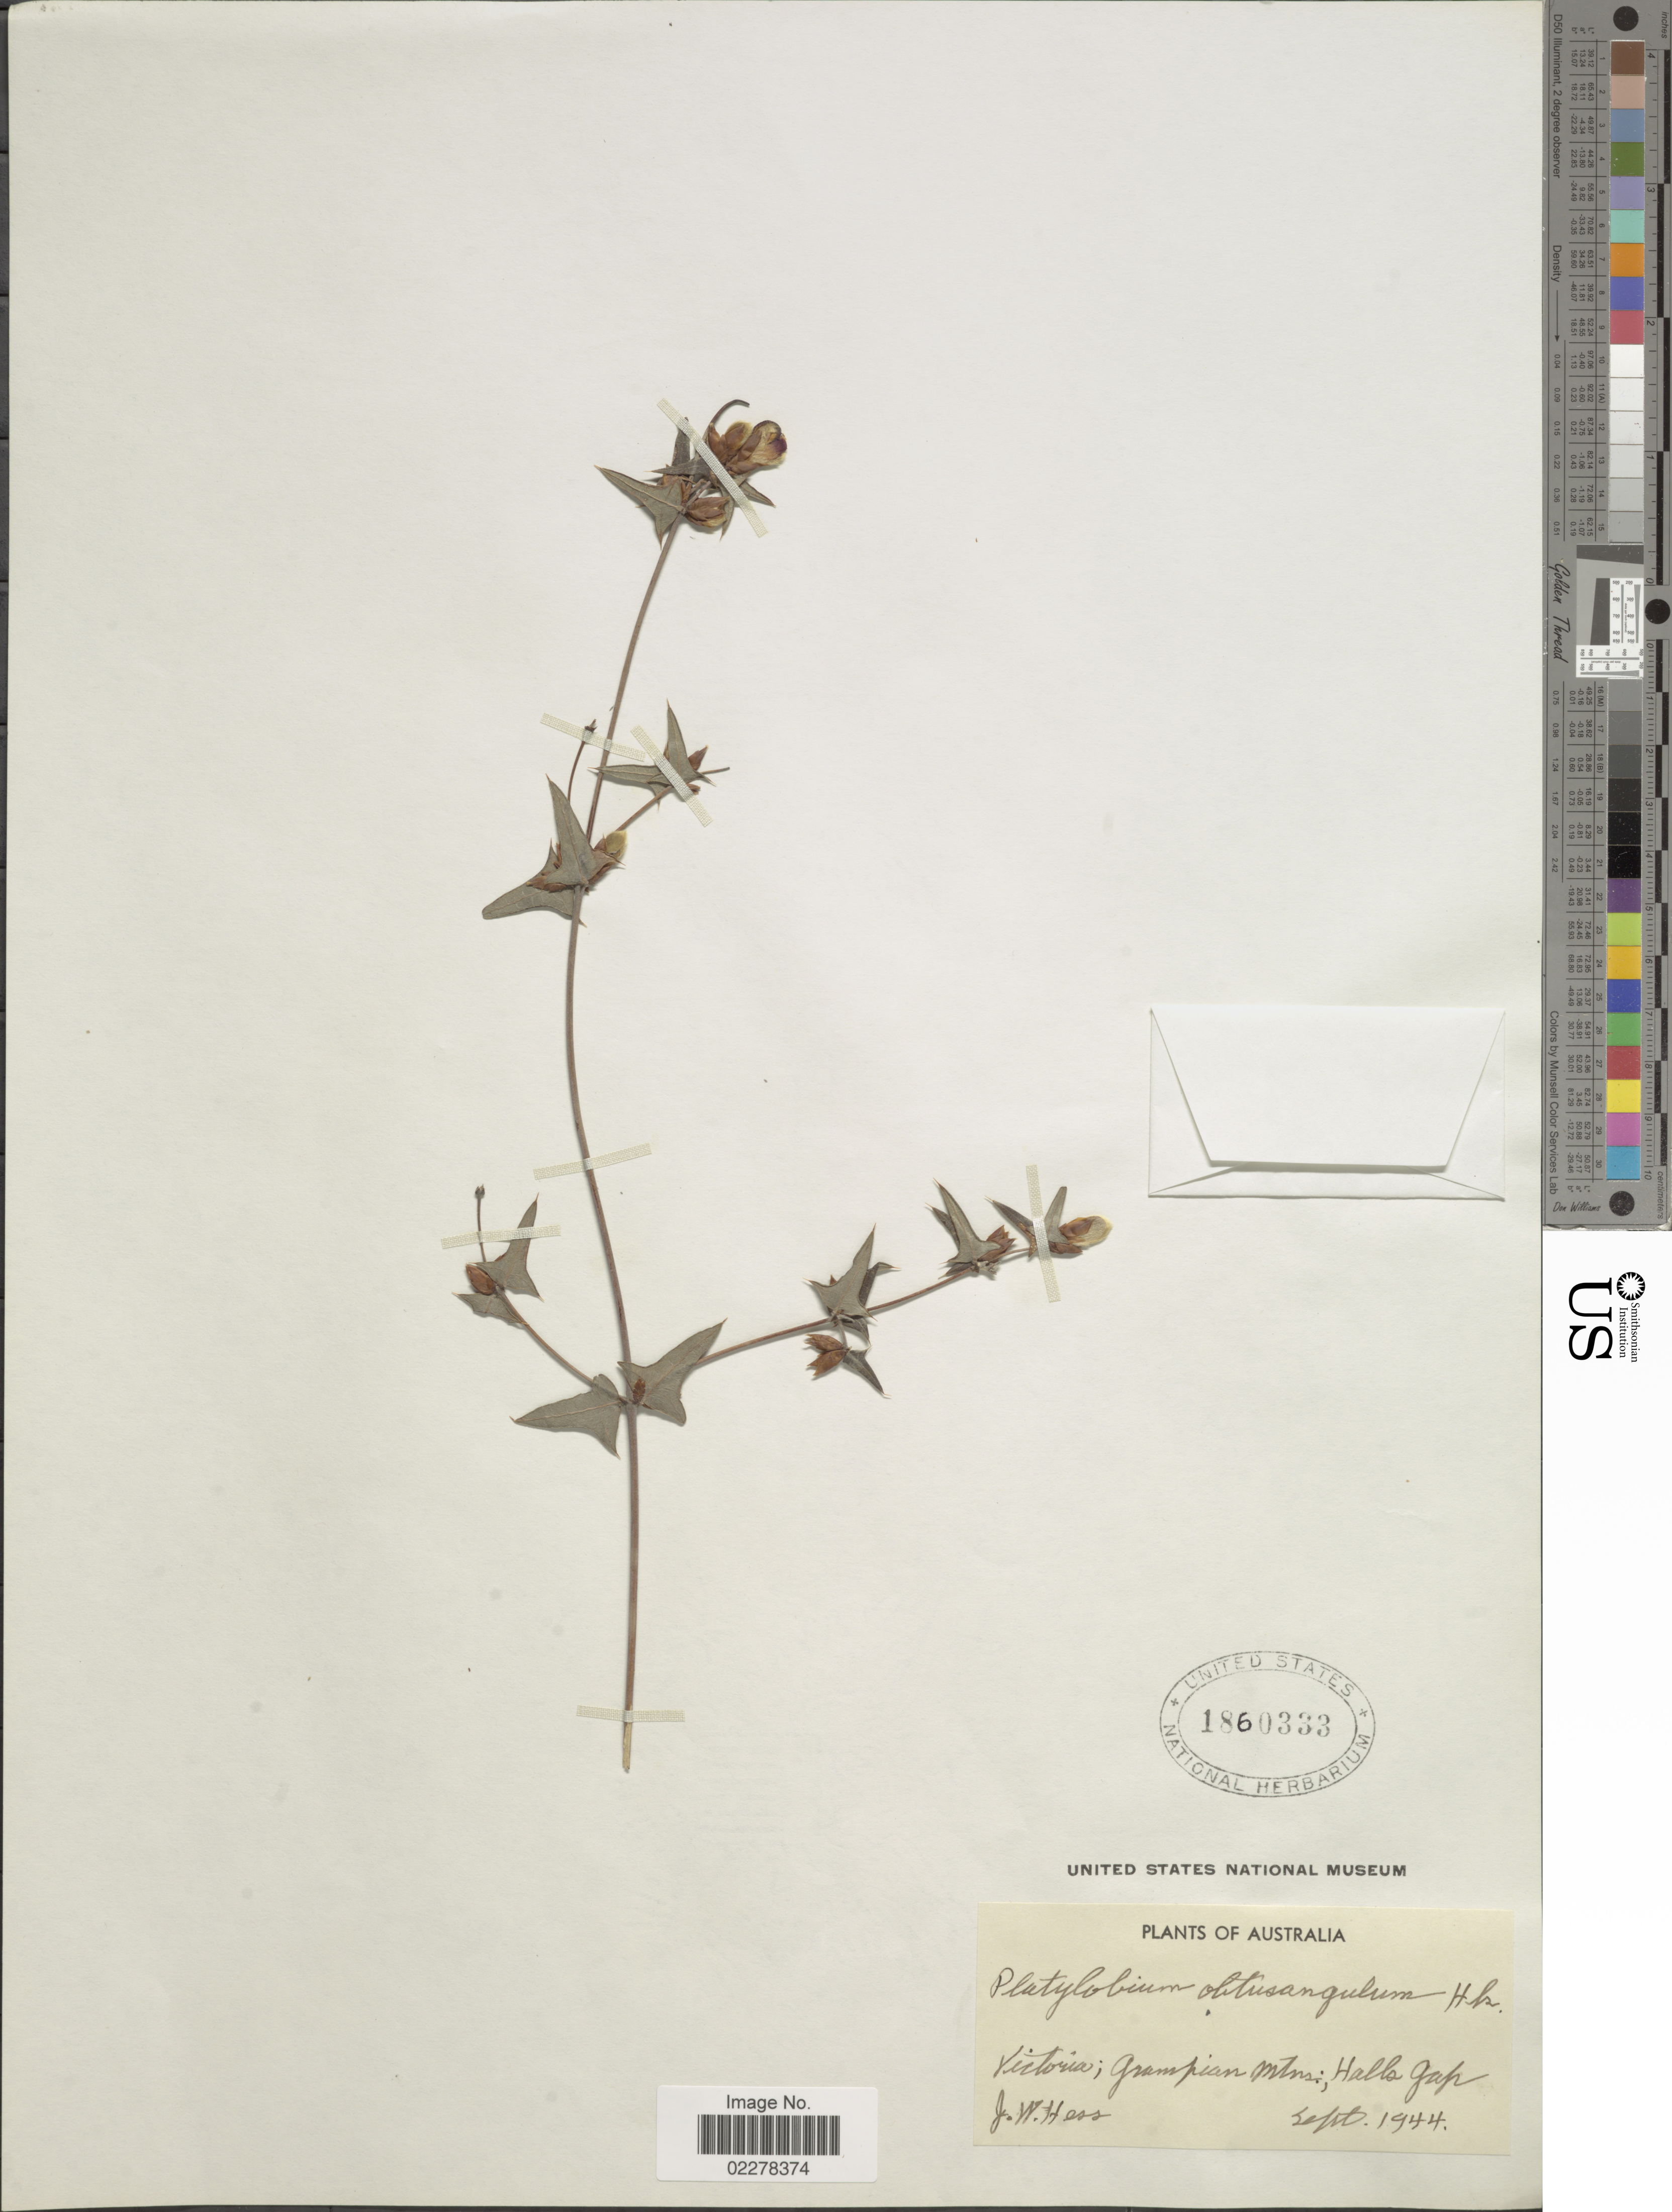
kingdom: Plantae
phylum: Tracheophyta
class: Magnoliopsida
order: Fabales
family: Fabaceae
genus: Platylobium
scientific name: Platylobium obtusangulum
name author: Hook.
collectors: J. Hess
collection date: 1944-09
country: Australia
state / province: Victoria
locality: Victoria; Grampian Mtns; Halls Gap.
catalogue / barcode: US 1860333